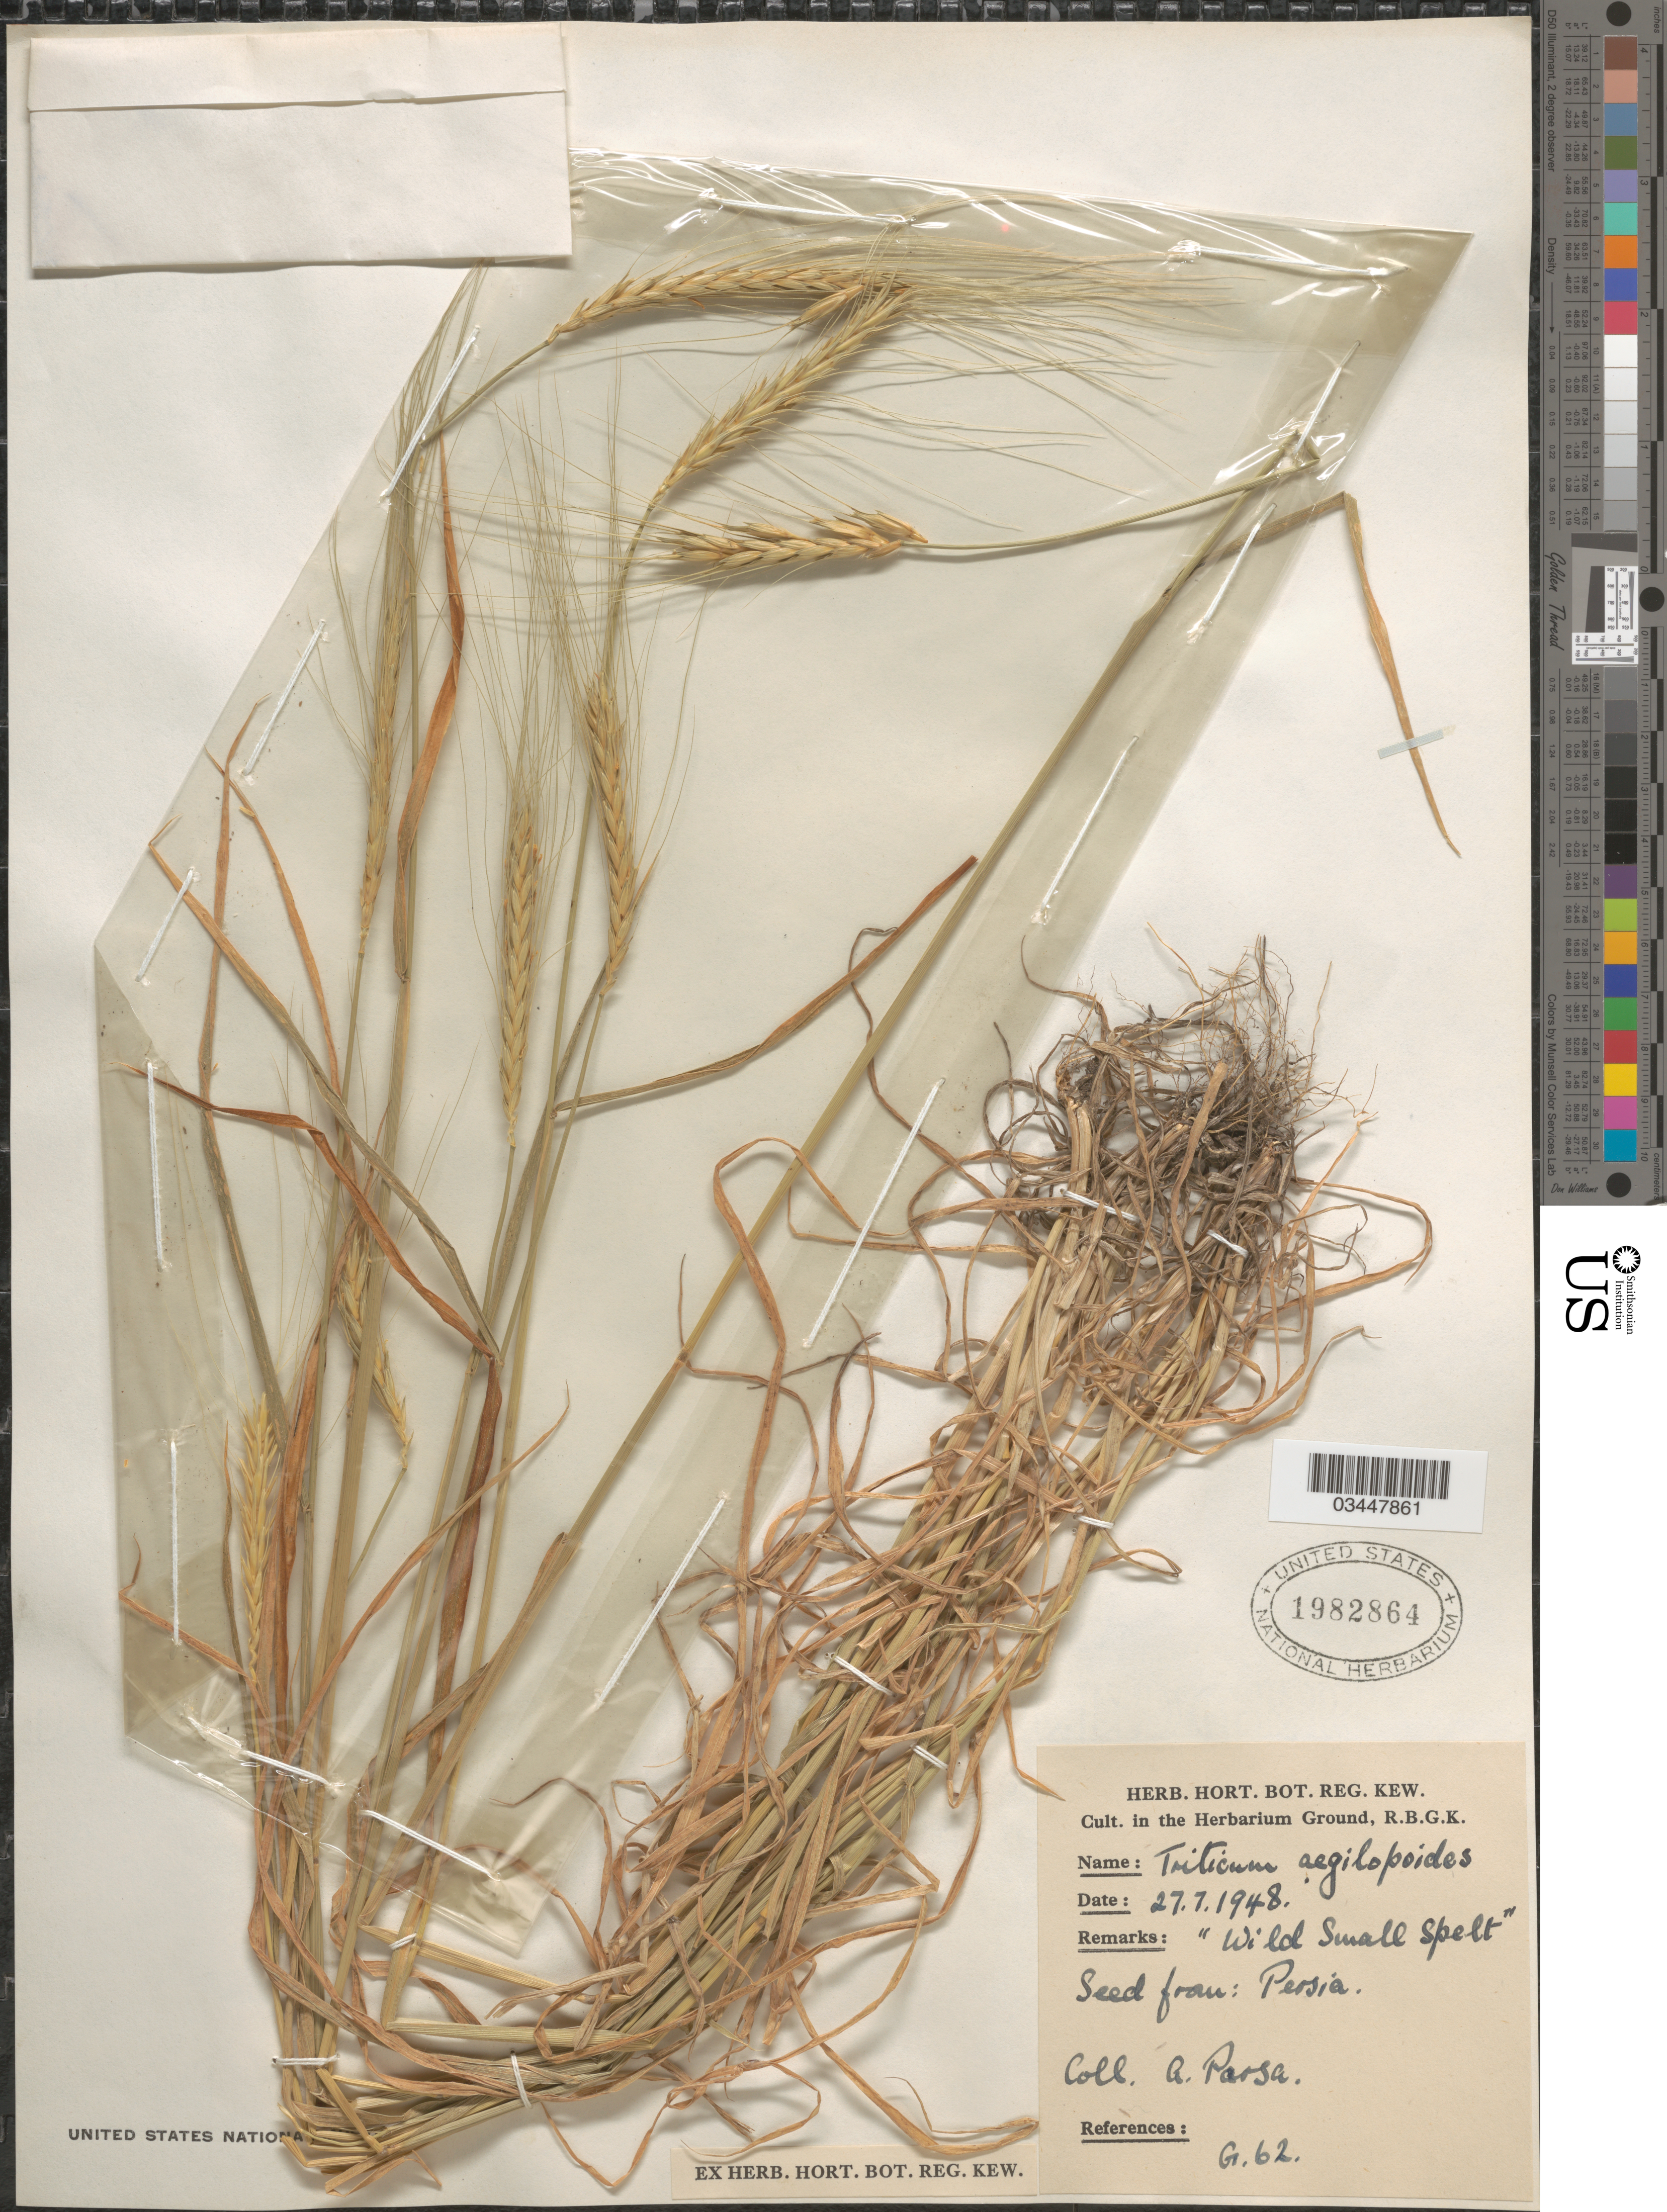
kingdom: Plantae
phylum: Tracheophyta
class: Liliopsida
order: Poales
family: Poaceae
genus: Triticum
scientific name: Triticum boeoticum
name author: Boiss.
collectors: ex herb. Hort. Reg. Kew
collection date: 1948-07-27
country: United Kingdom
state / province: England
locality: Cult. in the Herbarium Ground, R.B.G.K.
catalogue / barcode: US 1982864